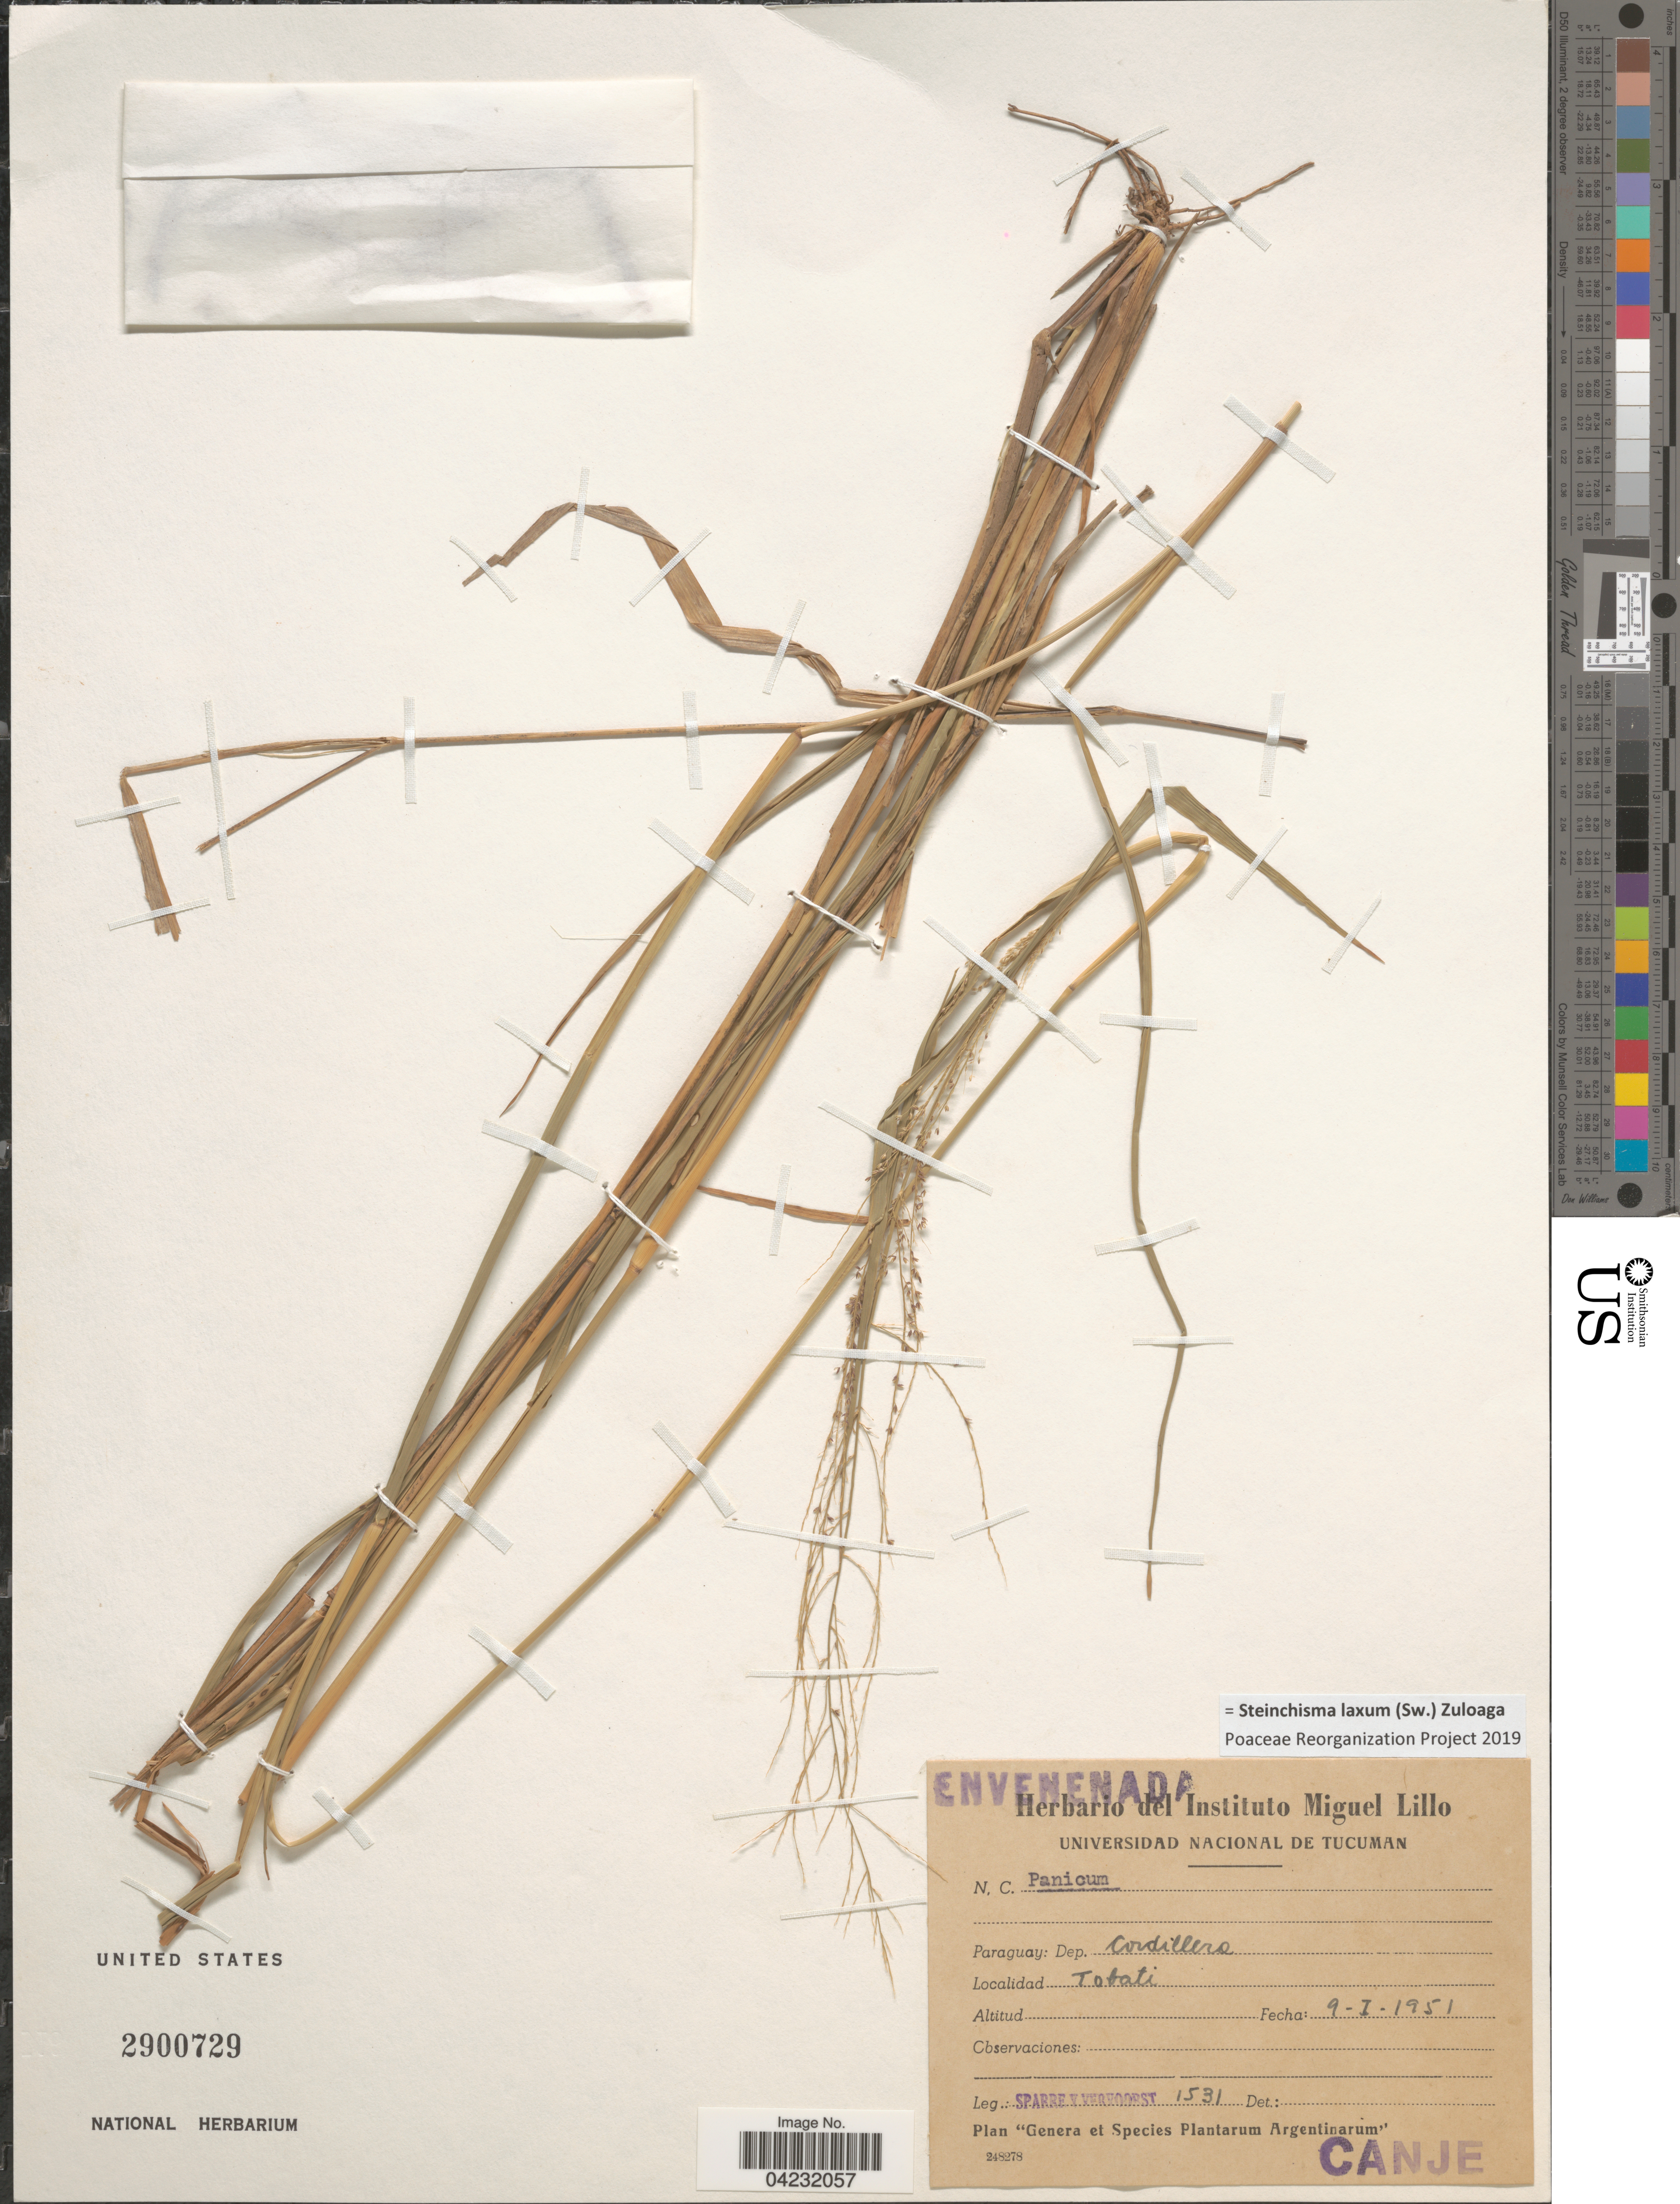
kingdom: Plantae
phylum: Tracheophyta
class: Liliopsida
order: Poales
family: Poaceae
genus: Steinchisma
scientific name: Steinchisma laxum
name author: (Sw.) Zuloaga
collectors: Sparre & Vervoorst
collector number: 1531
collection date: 1951-01-09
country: Paraguay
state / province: Cordillera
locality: Dep. Cordillera. Tobati.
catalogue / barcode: US 2900729